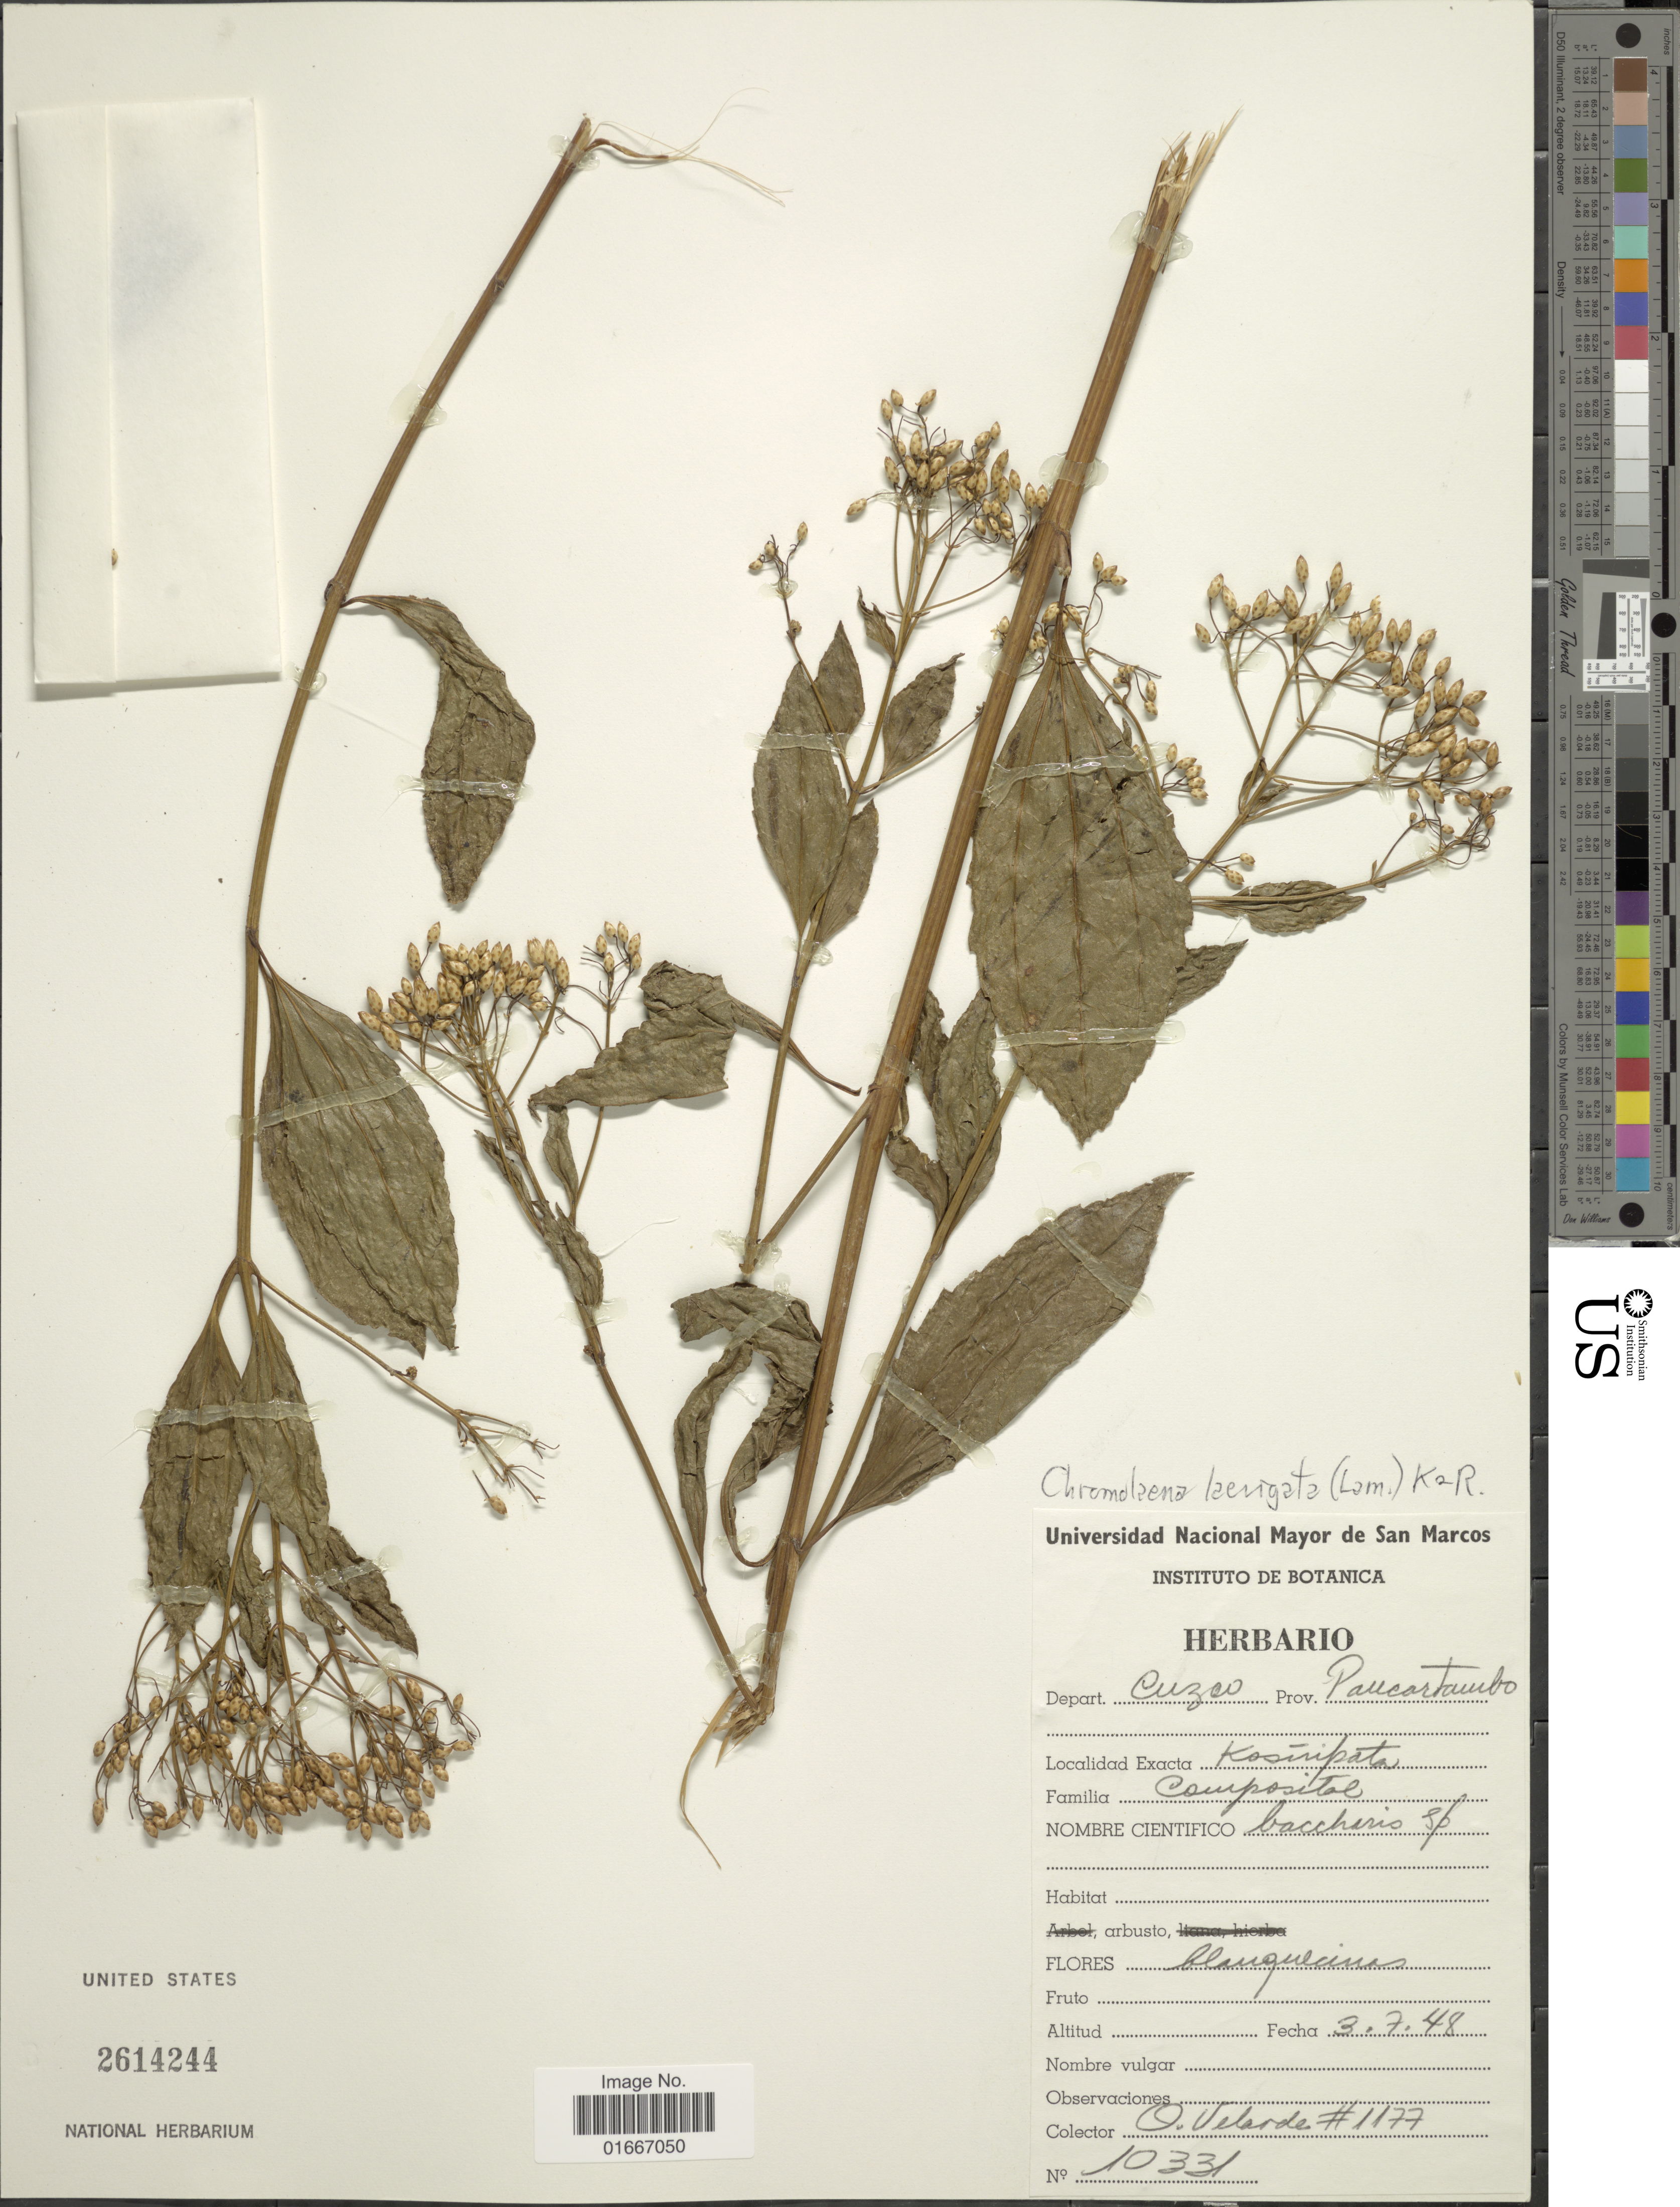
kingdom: Plantae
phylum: Tracheophyta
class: Magnoliopsida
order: Asterales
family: Asteraceae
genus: Chromolaena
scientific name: Chromolaena laevigata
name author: (Lam.) R.M. King & H. Rob.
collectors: O. Velarde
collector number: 1177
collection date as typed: Transcribed d/m/y: 3/8/48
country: Peru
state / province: Cusco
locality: Kosñipata, Prov. Paucartambo, Depart. Cuzco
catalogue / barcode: US 2614244